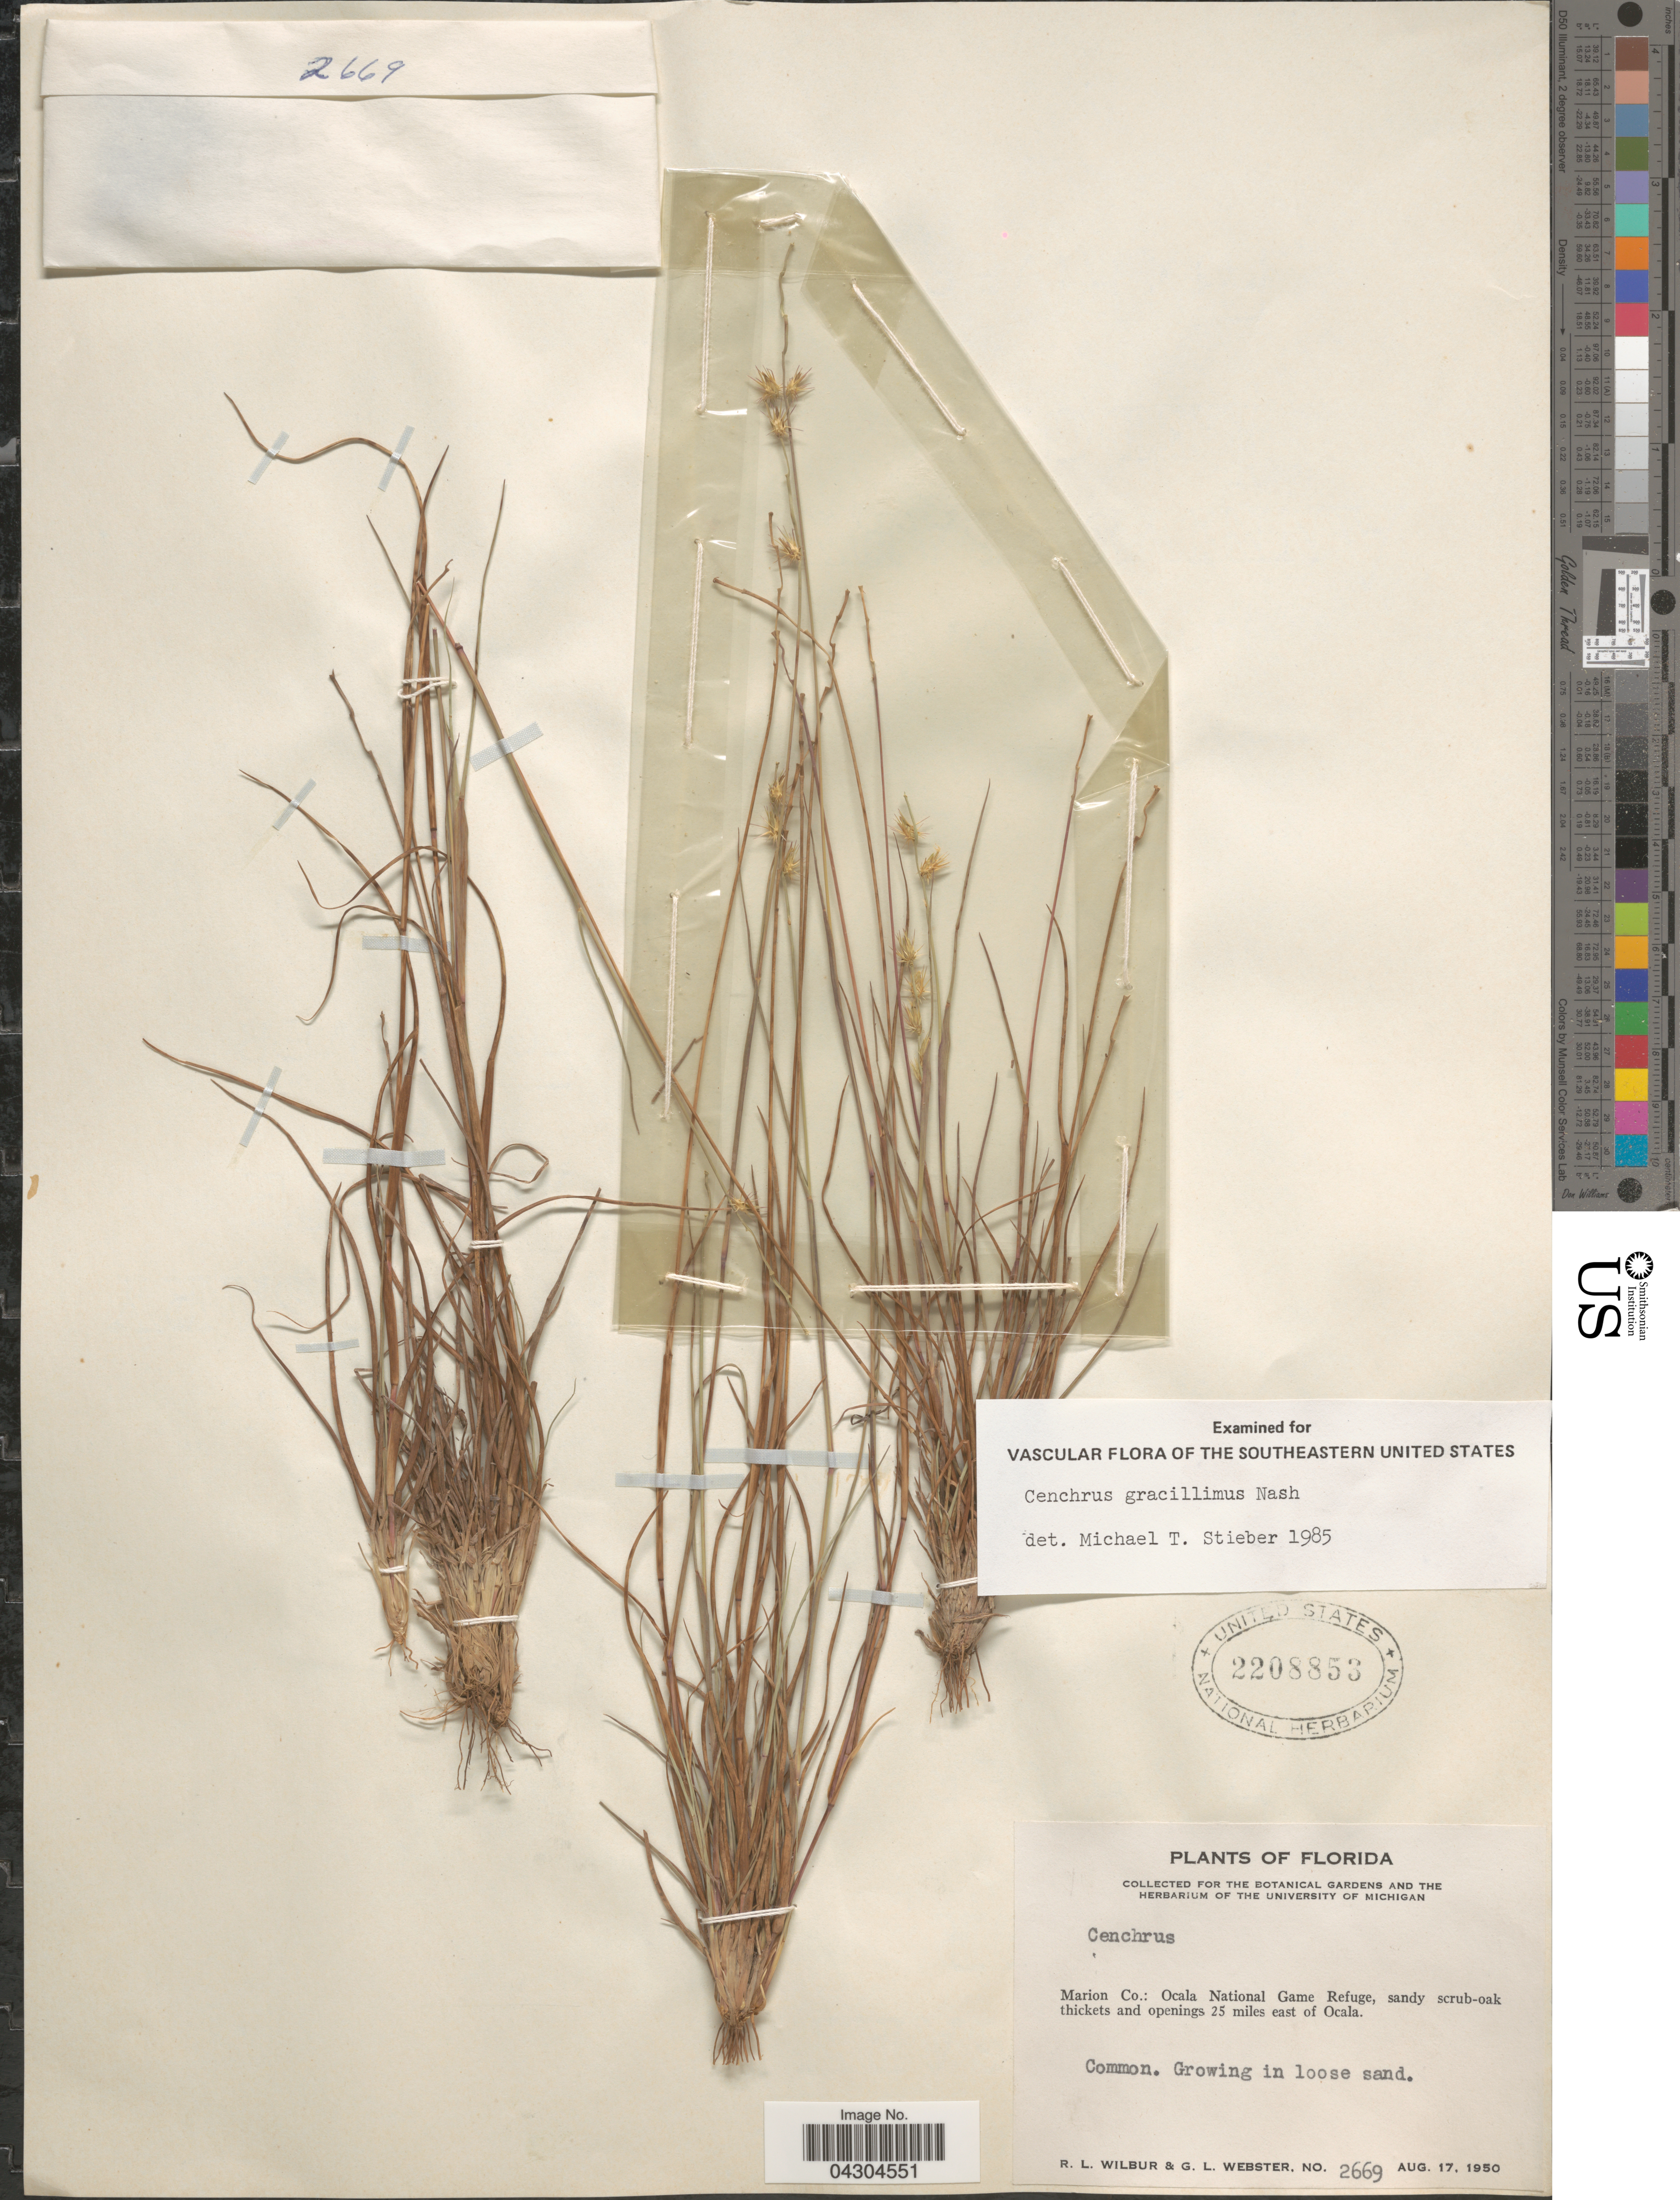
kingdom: Plantae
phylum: Tracheophyta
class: Liliopsida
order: Poales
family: Poaceae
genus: Cenchrus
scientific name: Cenchrus gracillimus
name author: Nash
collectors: R. L. Wilbur & G. L. Webster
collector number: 2669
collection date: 1950-08-17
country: United States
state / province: Florida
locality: Marion Co.: Ocala National Game Refuge, sandy scrub-oak thickets and openings 25 miles east of Ocala.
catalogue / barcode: US 2208853